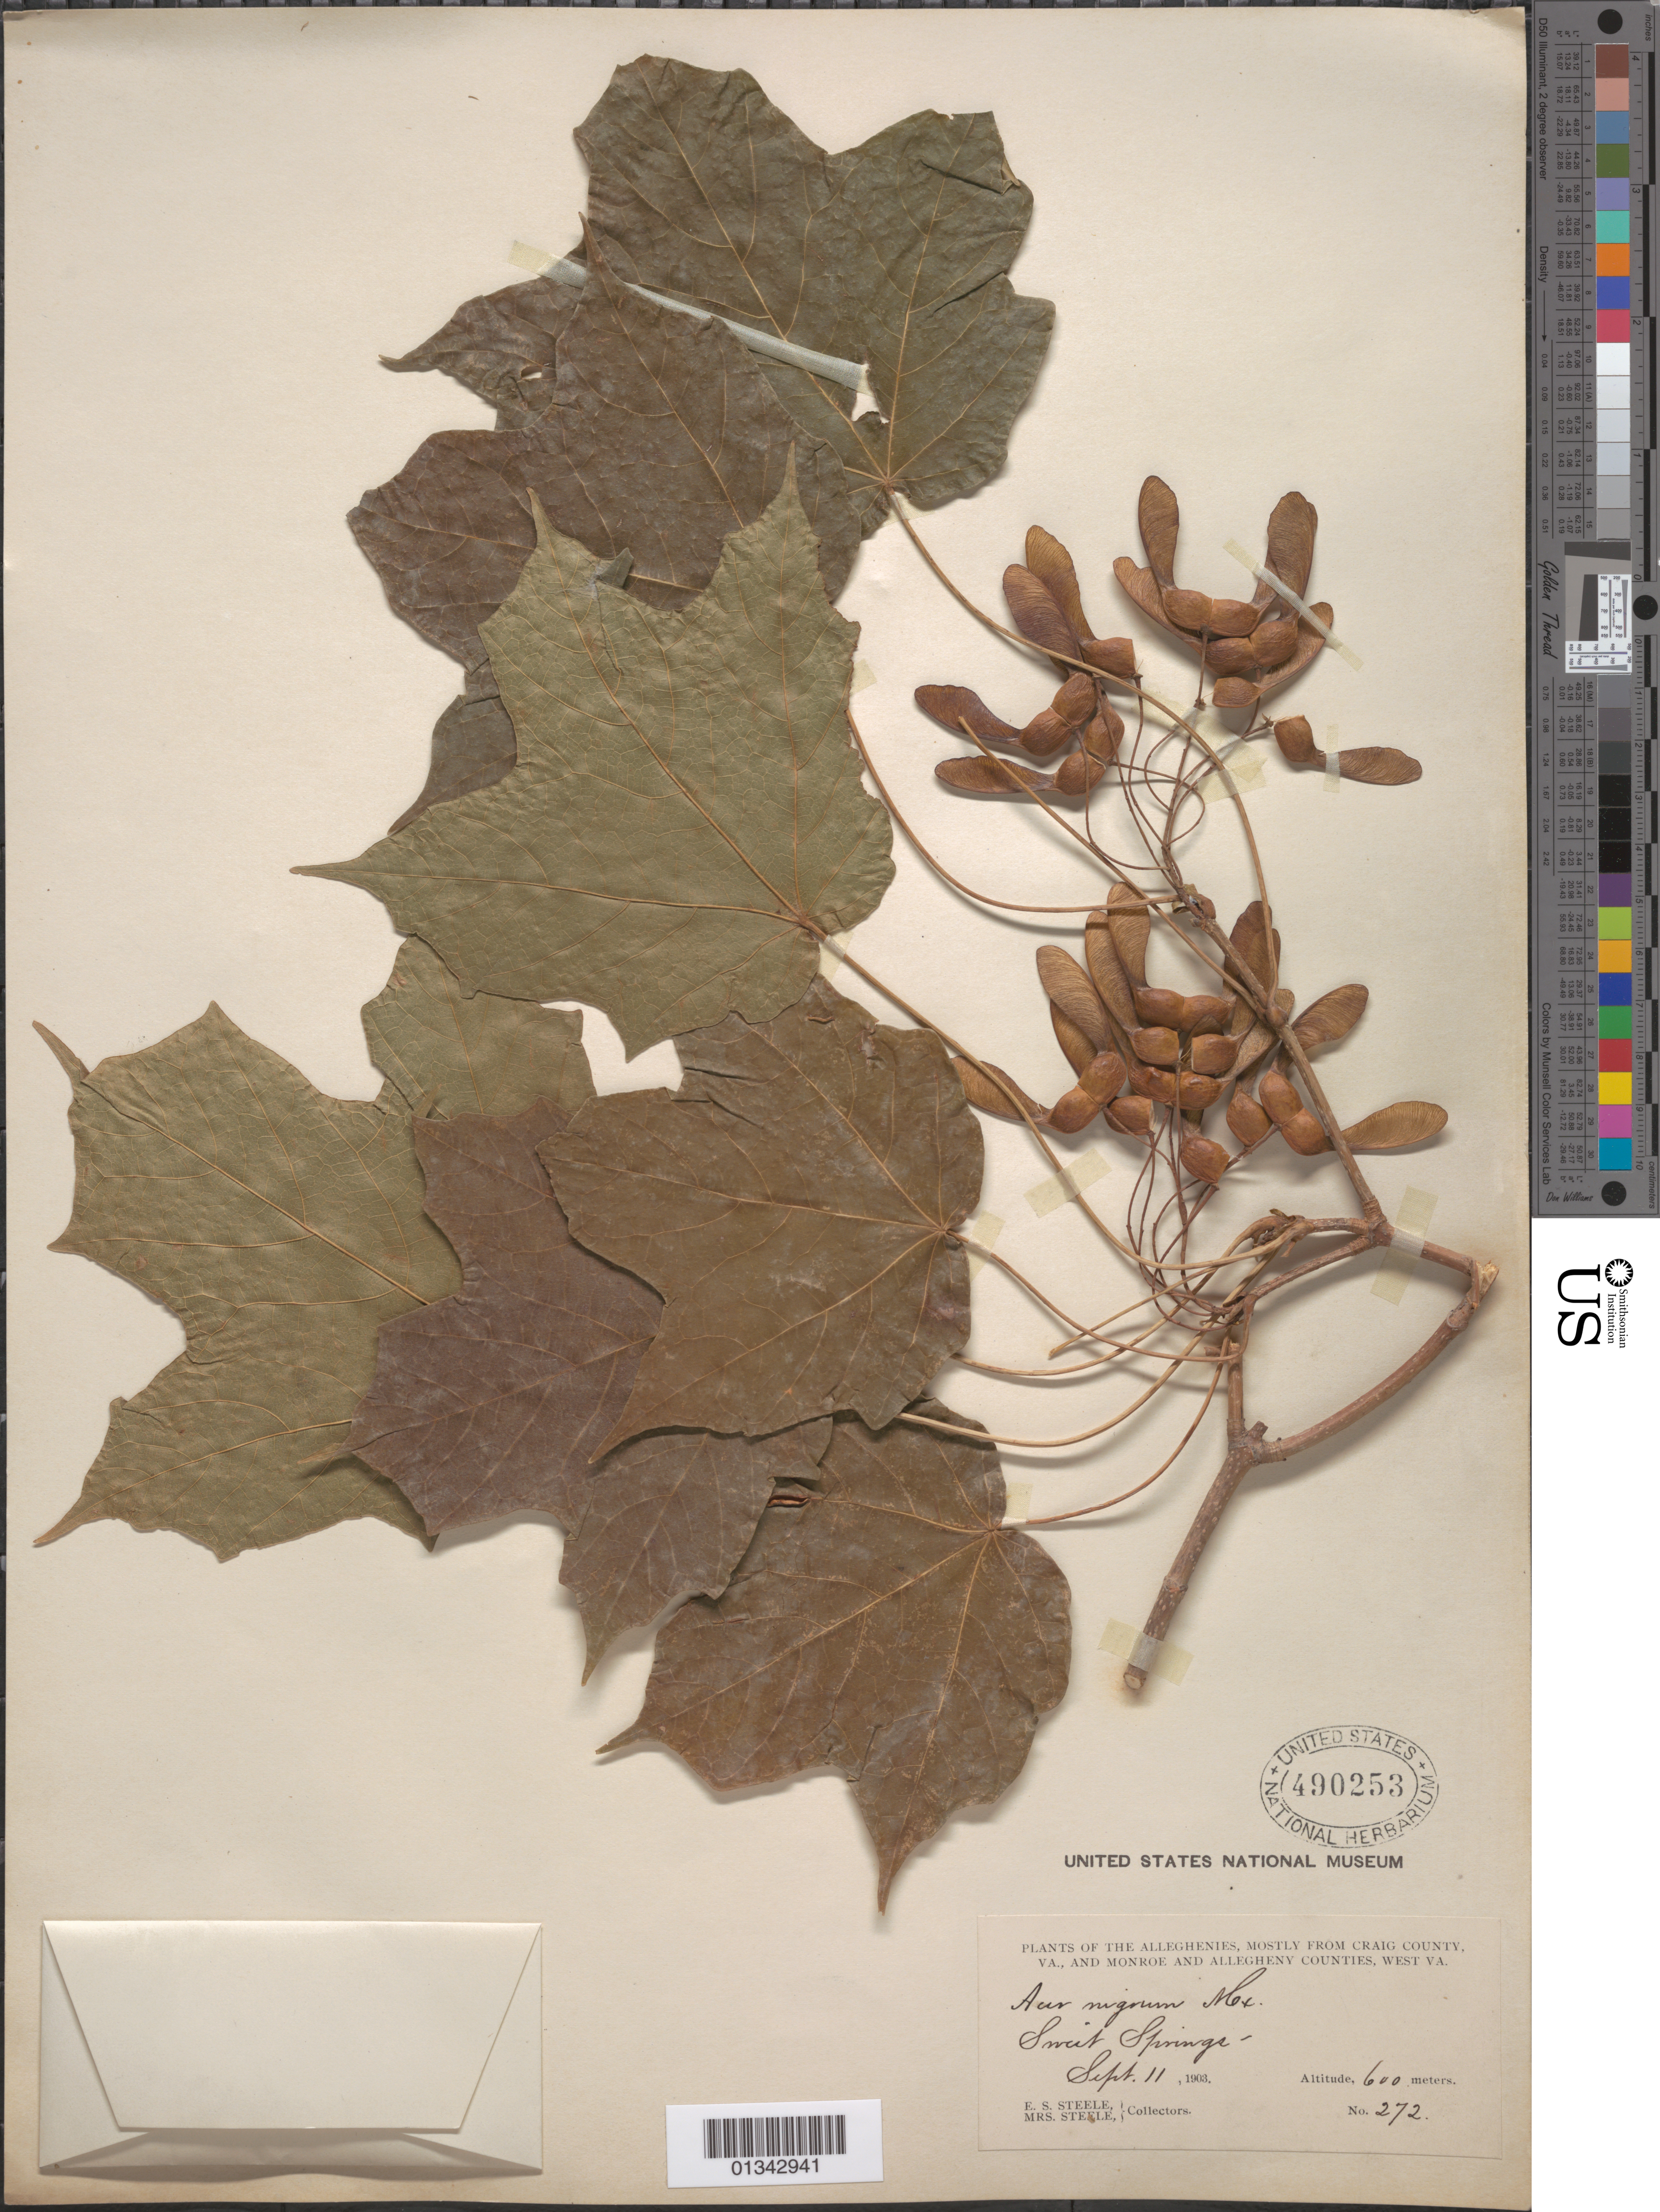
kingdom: Plantae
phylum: Tracheophyta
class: Magnoliopsida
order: Sapindales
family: Sapindaceae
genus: Acer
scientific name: Acer saccharum subsp. nigrum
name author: (F. Michx.) Desmarais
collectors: E. Steele & Mrs. E. S. Steele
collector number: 272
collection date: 1903-09-11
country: United States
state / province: West Virginia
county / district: Monroe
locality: Sweet Springs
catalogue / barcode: US 490253